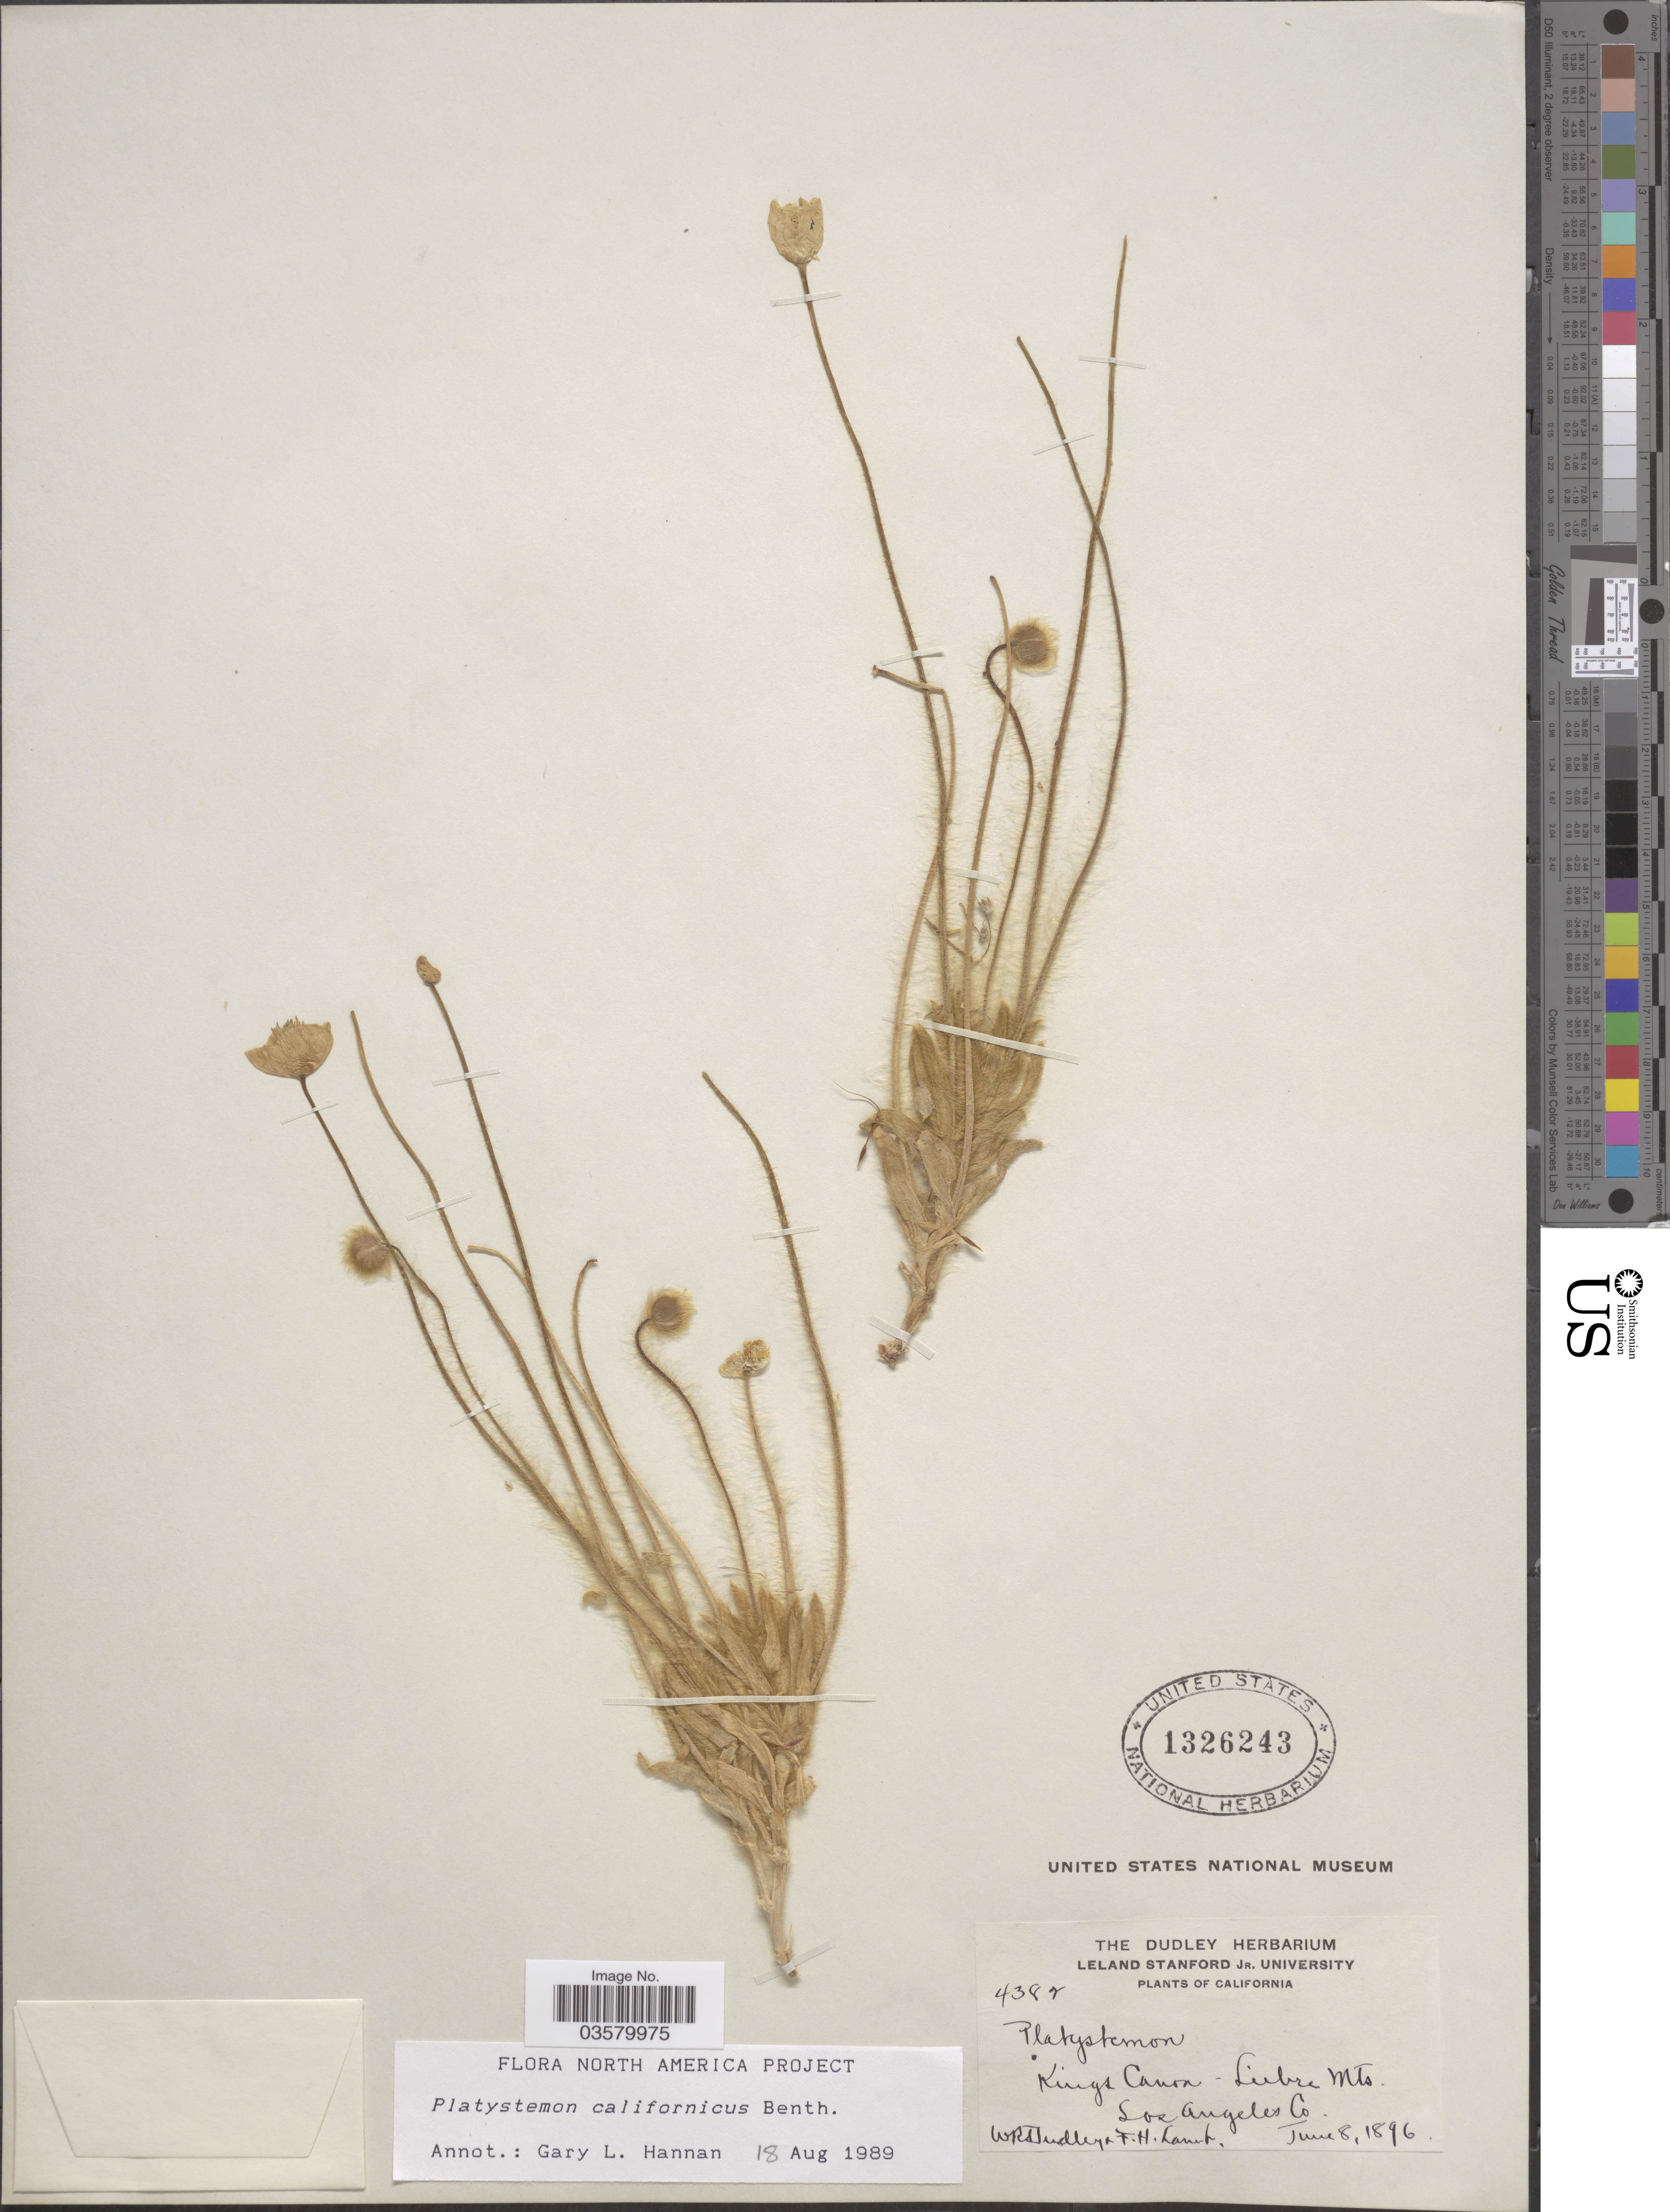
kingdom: Plantae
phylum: Tracheophyta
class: Magnoliopsida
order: Ranunculales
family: Papaveraceae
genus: Platystemon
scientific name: Platystemon californicus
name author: Benth.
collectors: W. Dudley & F. H. Lamb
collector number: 4382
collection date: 1896-06-08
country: United States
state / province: California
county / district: Los Angeles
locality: Kings Canon, Liebre Mts. Los Angeles Co.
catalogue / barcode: US 1326243